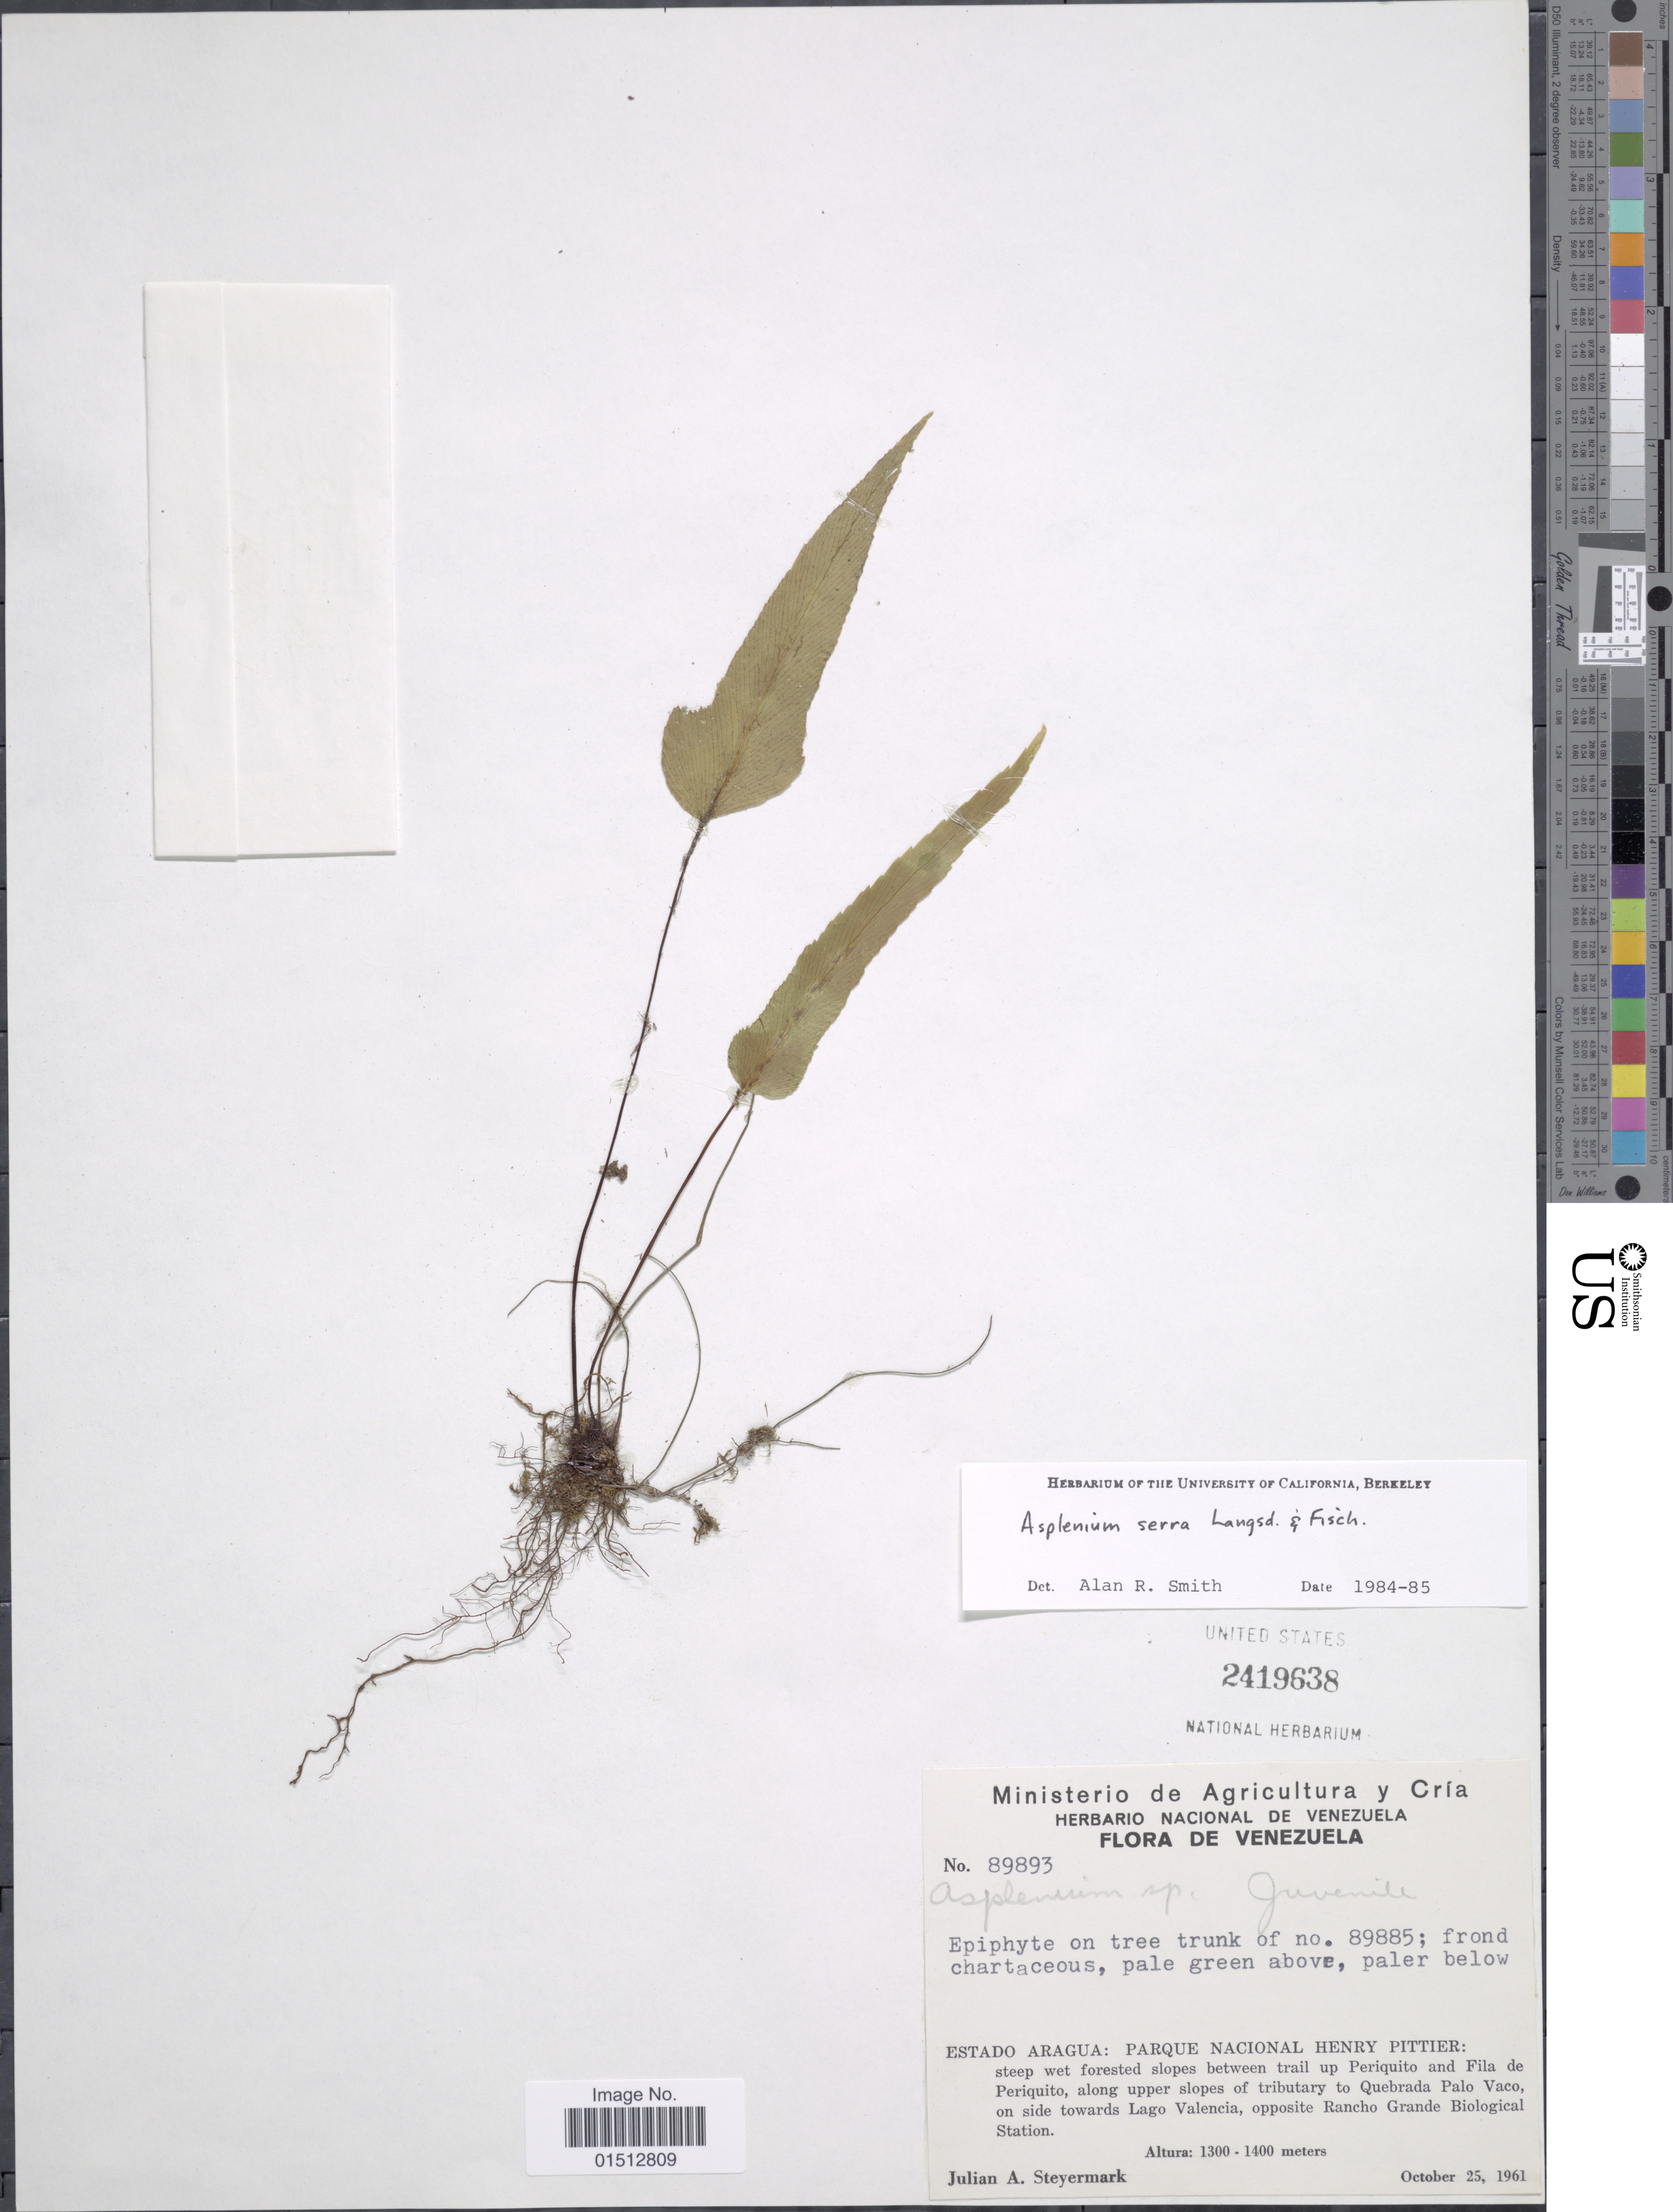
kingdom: Plantae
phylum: Tracheophyta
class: Polypodiopsida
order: Polypodiales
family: Aspleniaceae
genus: Asplenium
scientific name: Asplenium serra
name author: Langsd. & Fisch.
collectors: J. Steyermark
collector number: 89893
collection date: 1961-10-25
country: Venezuela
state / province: Aragua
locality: Venezuela, Estado Aragua: Parque Nacional Henry Pittier: steep wet forested slopes between trail up Perquito and Fila de Periquito, along upper slopes of tributary to Quebrada Palo Vaco, on side towards Lago Valencia, opposite Rancho Grande Biological Station.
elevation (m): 1300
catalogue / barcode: US 2419638